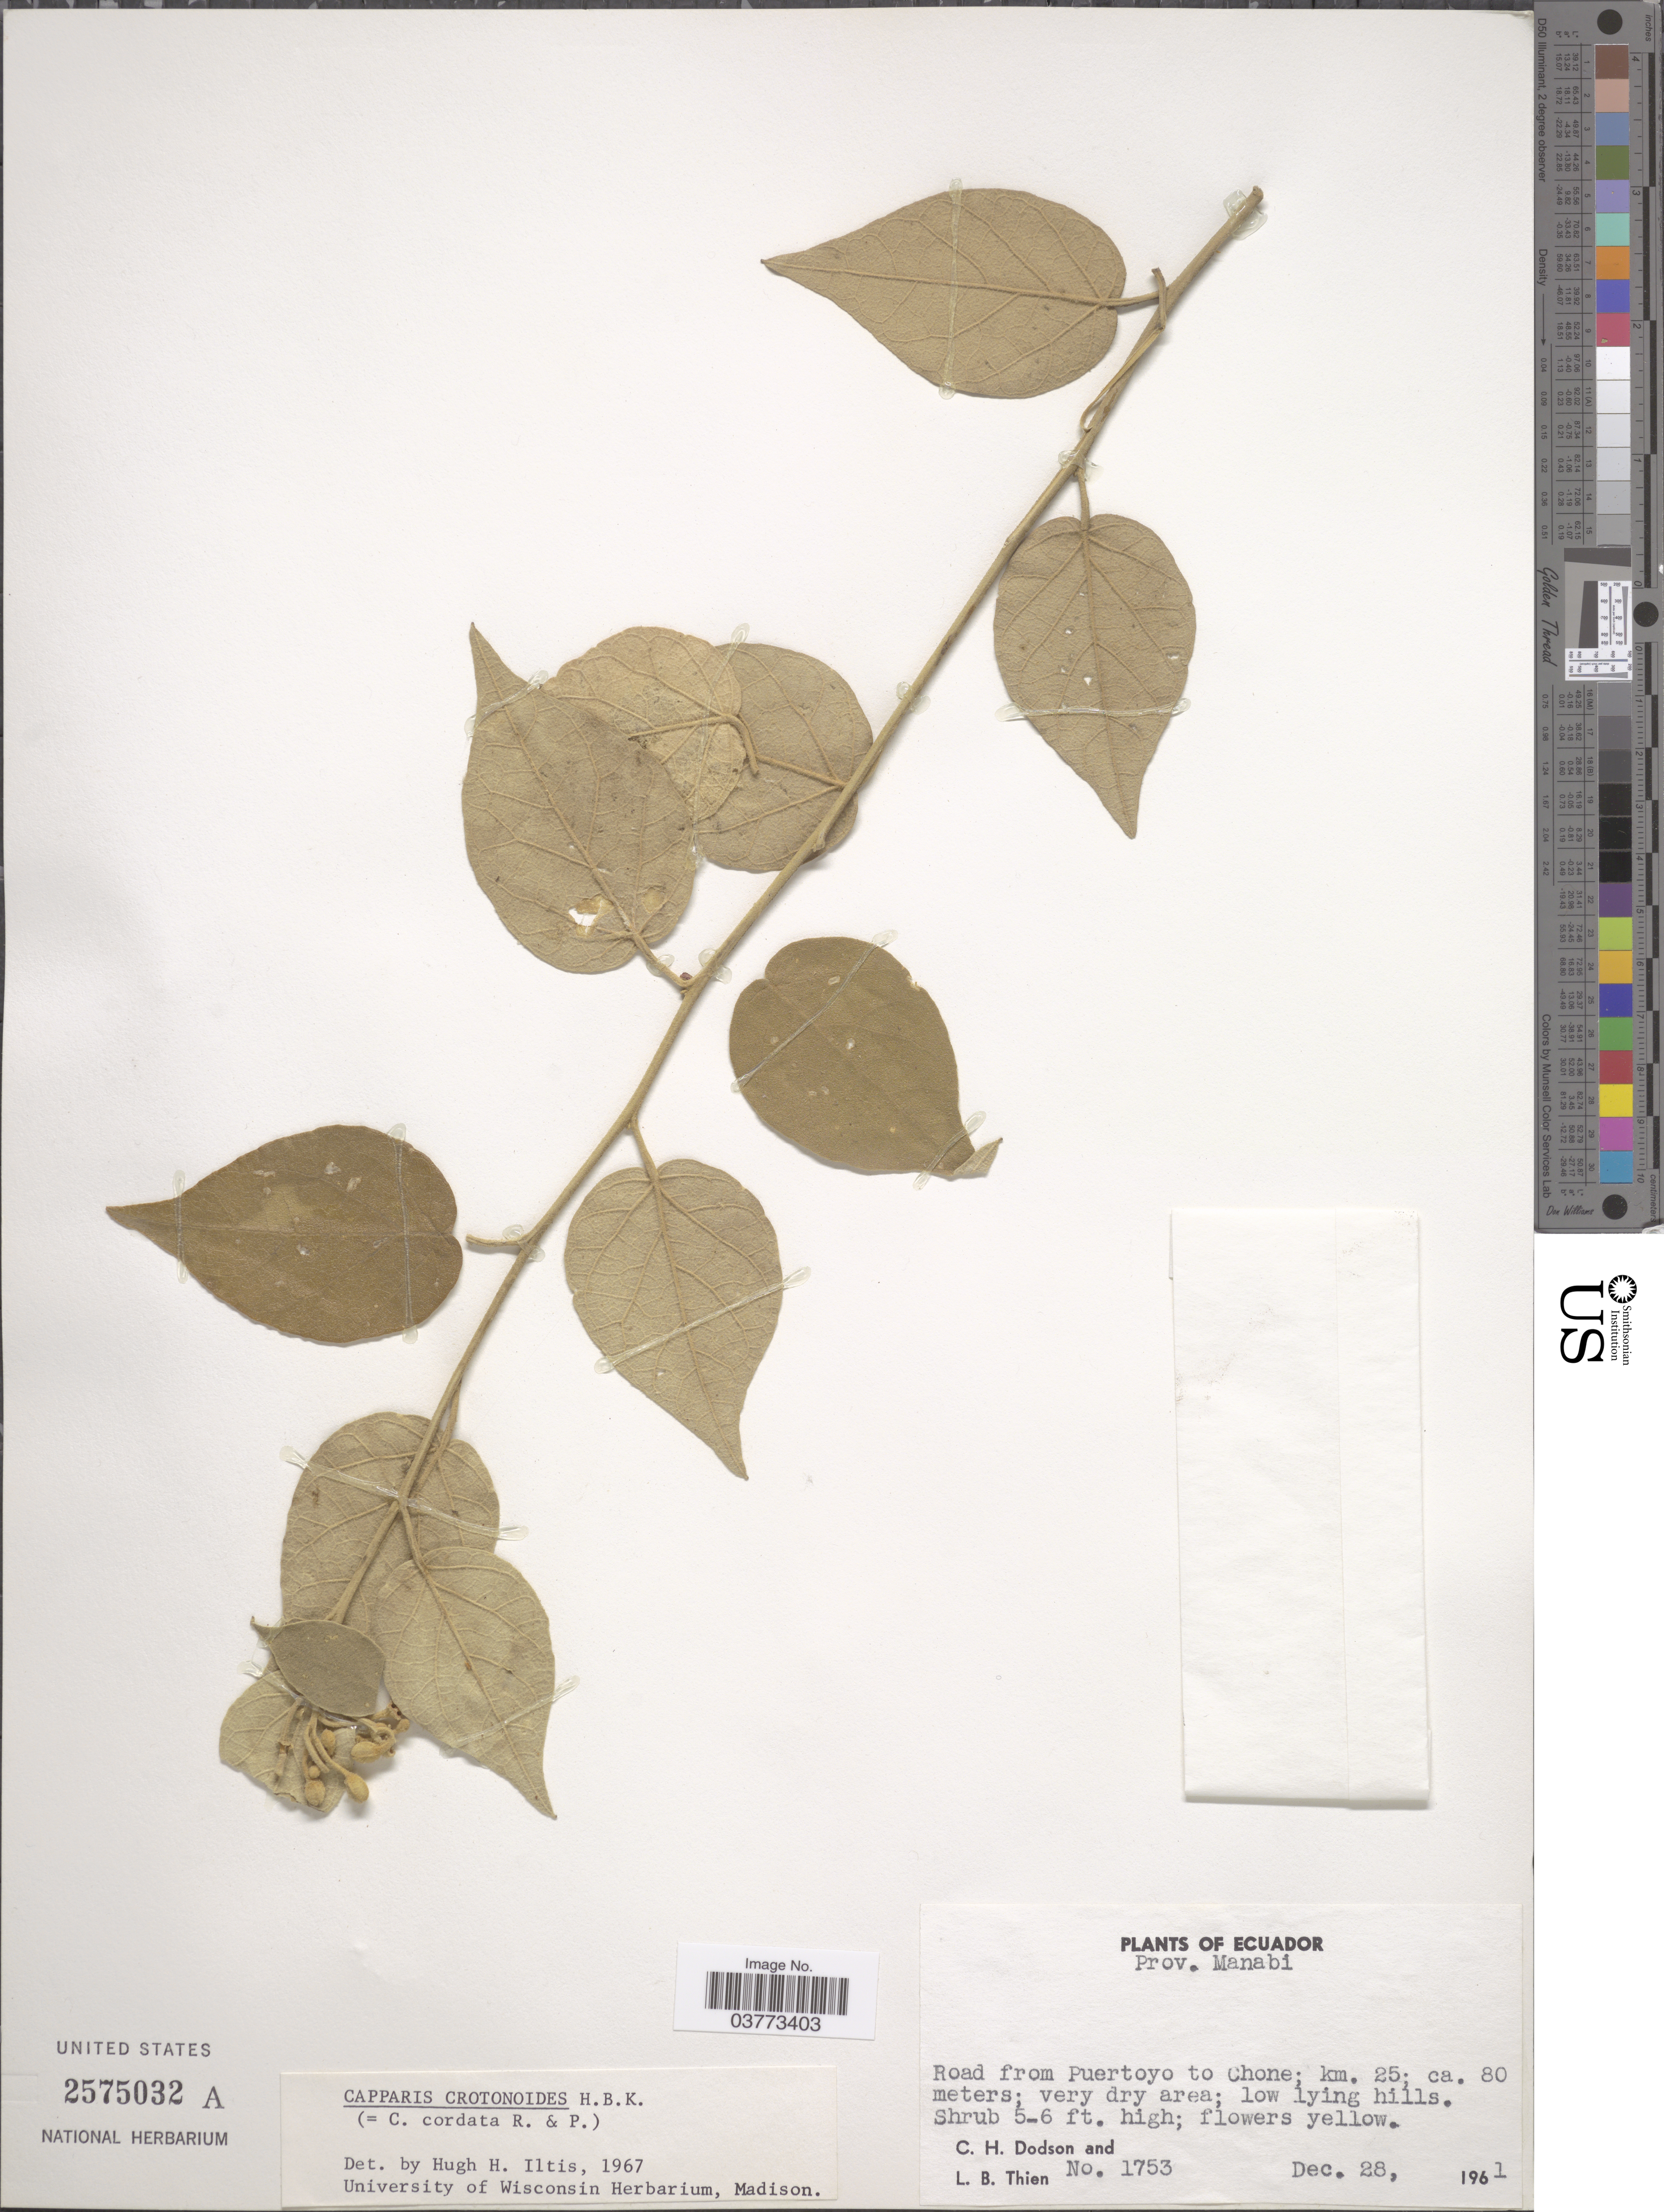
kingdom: Plantae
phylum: Tracheophyta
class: Magnoliopsida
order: Brassicales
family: Capparaceae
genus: Capparicordis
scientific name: Capparicordis crotonoides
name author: (Kunth) Iltis & Cornejo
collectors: C. H. Dodson & L. Thien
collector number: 1753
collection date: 1961-12-28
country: Ecuador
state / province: Manabí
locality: Road from Puertoyo to Chone; km. 25;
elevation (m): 80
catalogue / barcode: US 2575032A